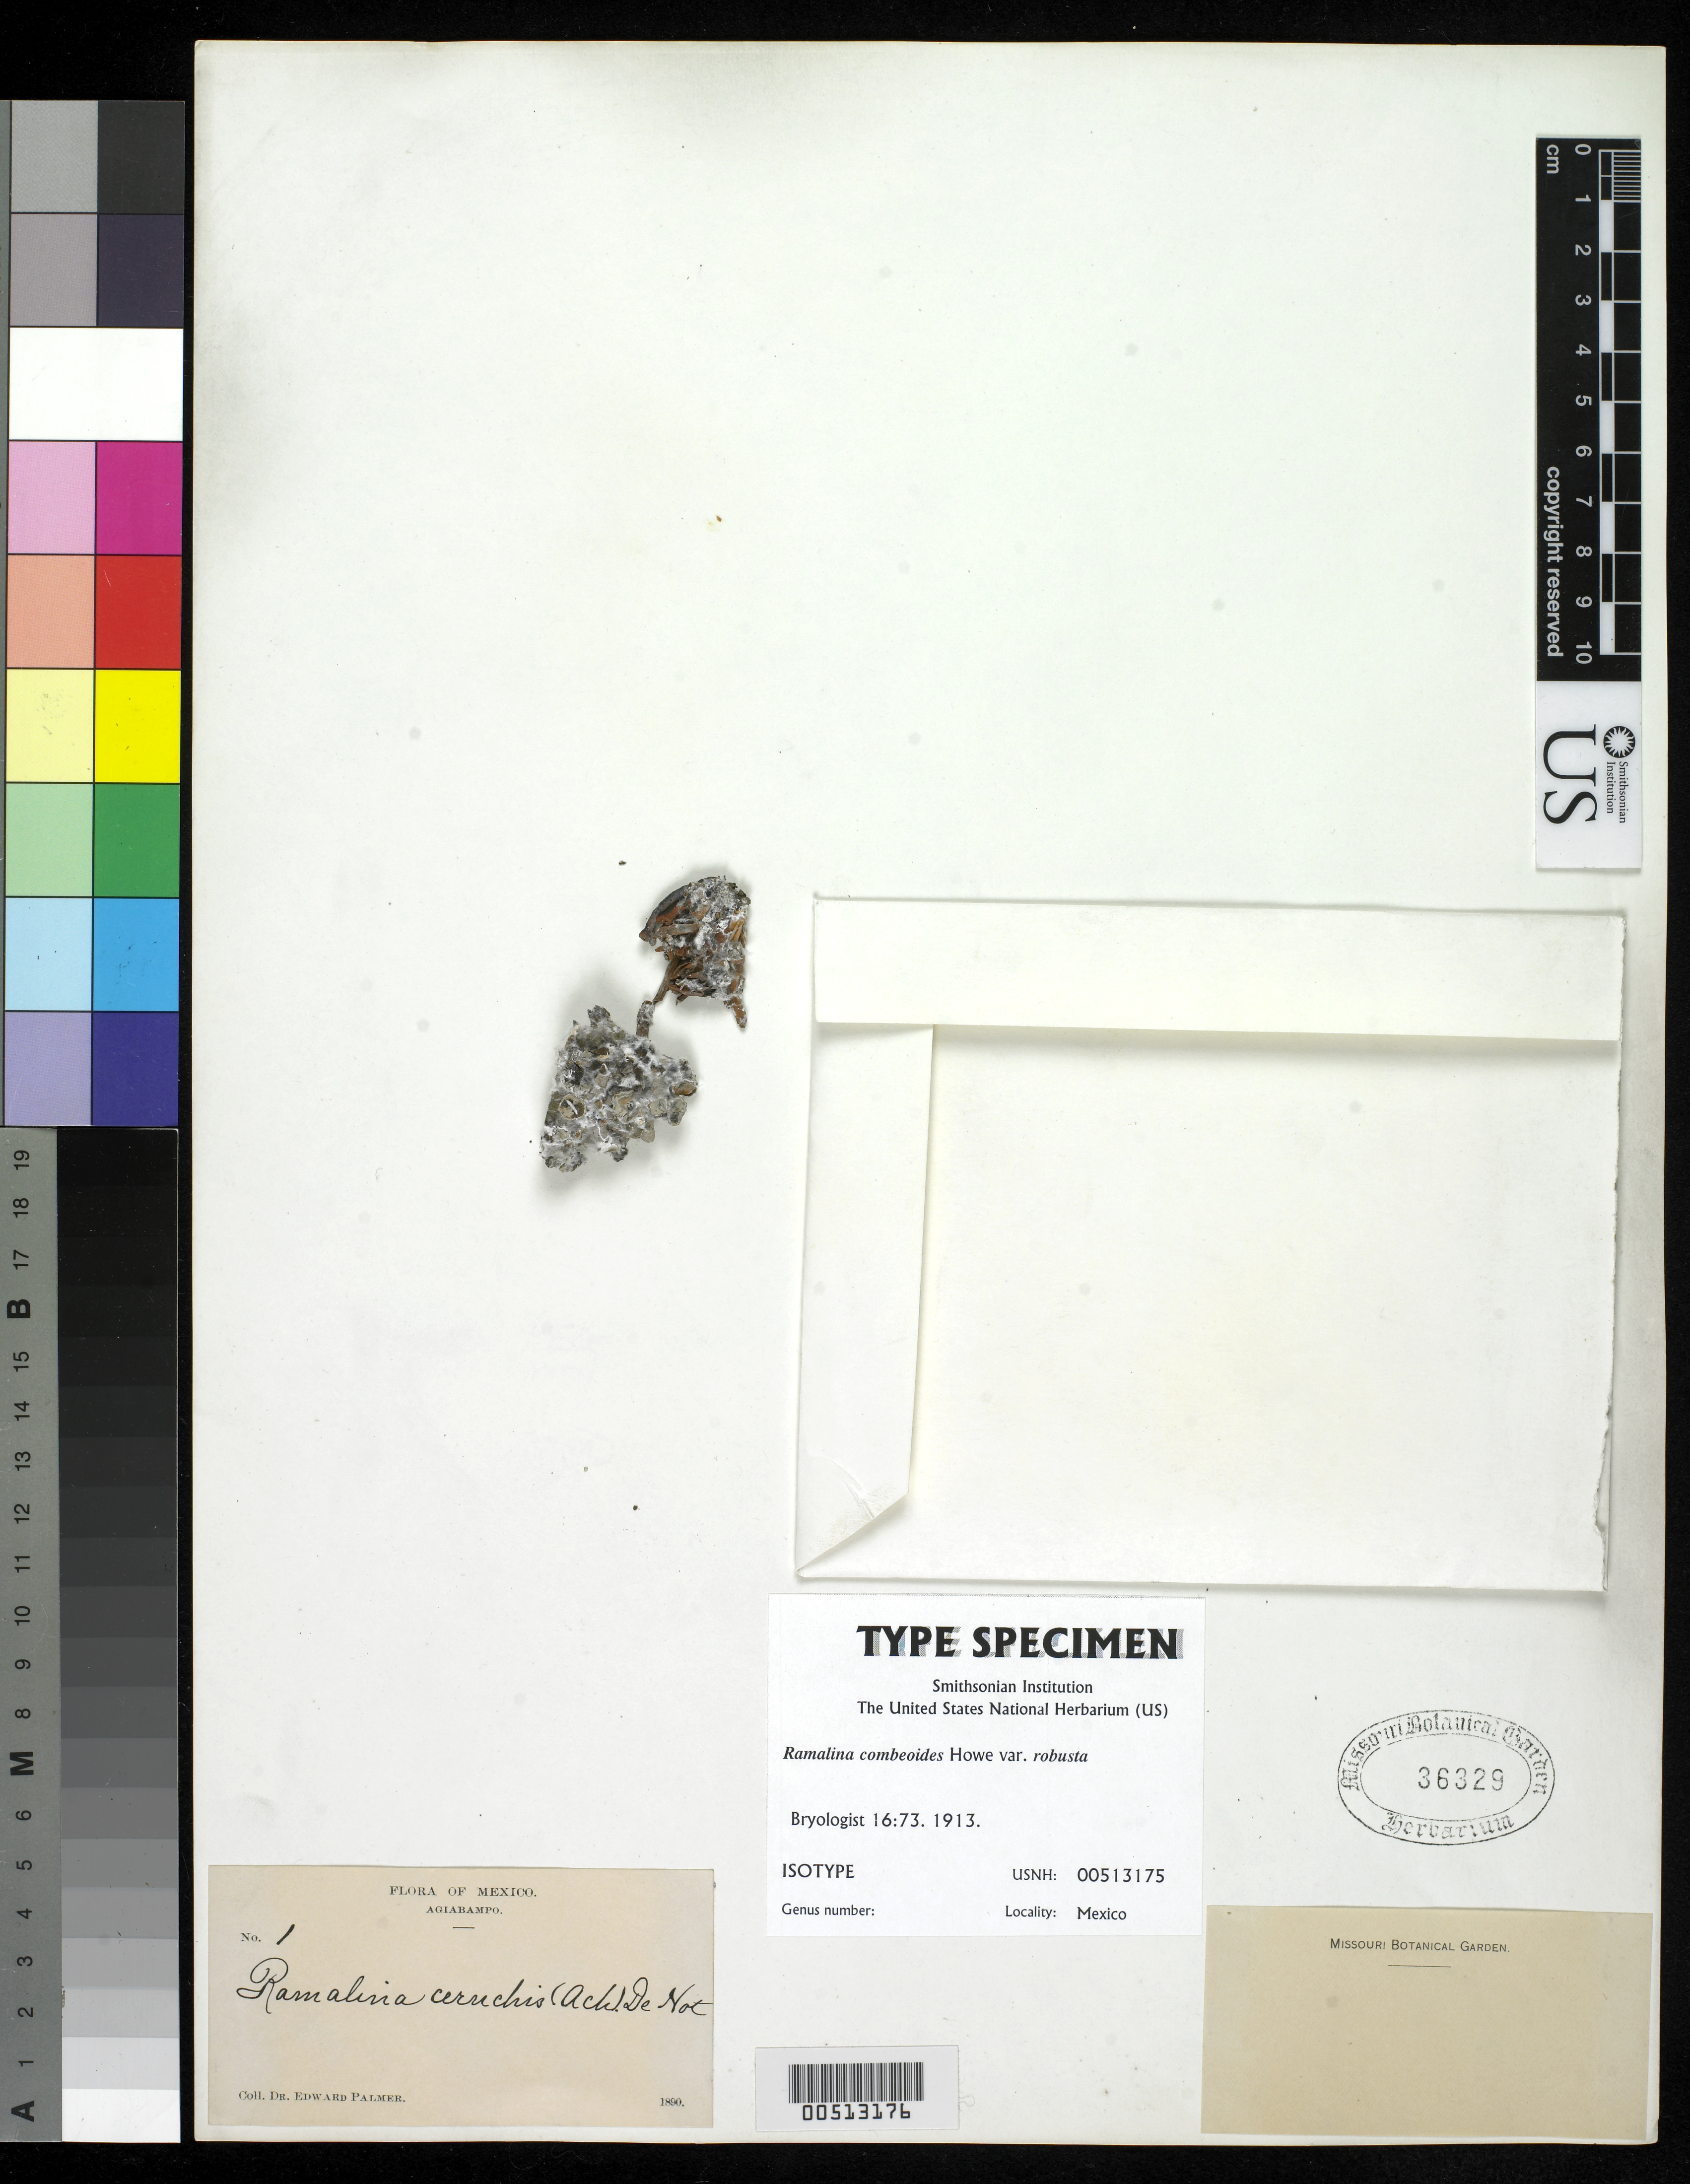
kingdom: Fungi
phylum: Ascomycota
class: Lecanoromycetes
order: Lecanorales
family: Ramalinaceae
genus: Ramalina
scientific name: Ramalina combeoides var. robusta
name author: R. Howe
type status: Isotype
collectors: E. Palmer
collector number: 1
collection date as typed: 1890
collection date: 1890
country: Mexico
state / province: Sonora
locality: Agiabampo.